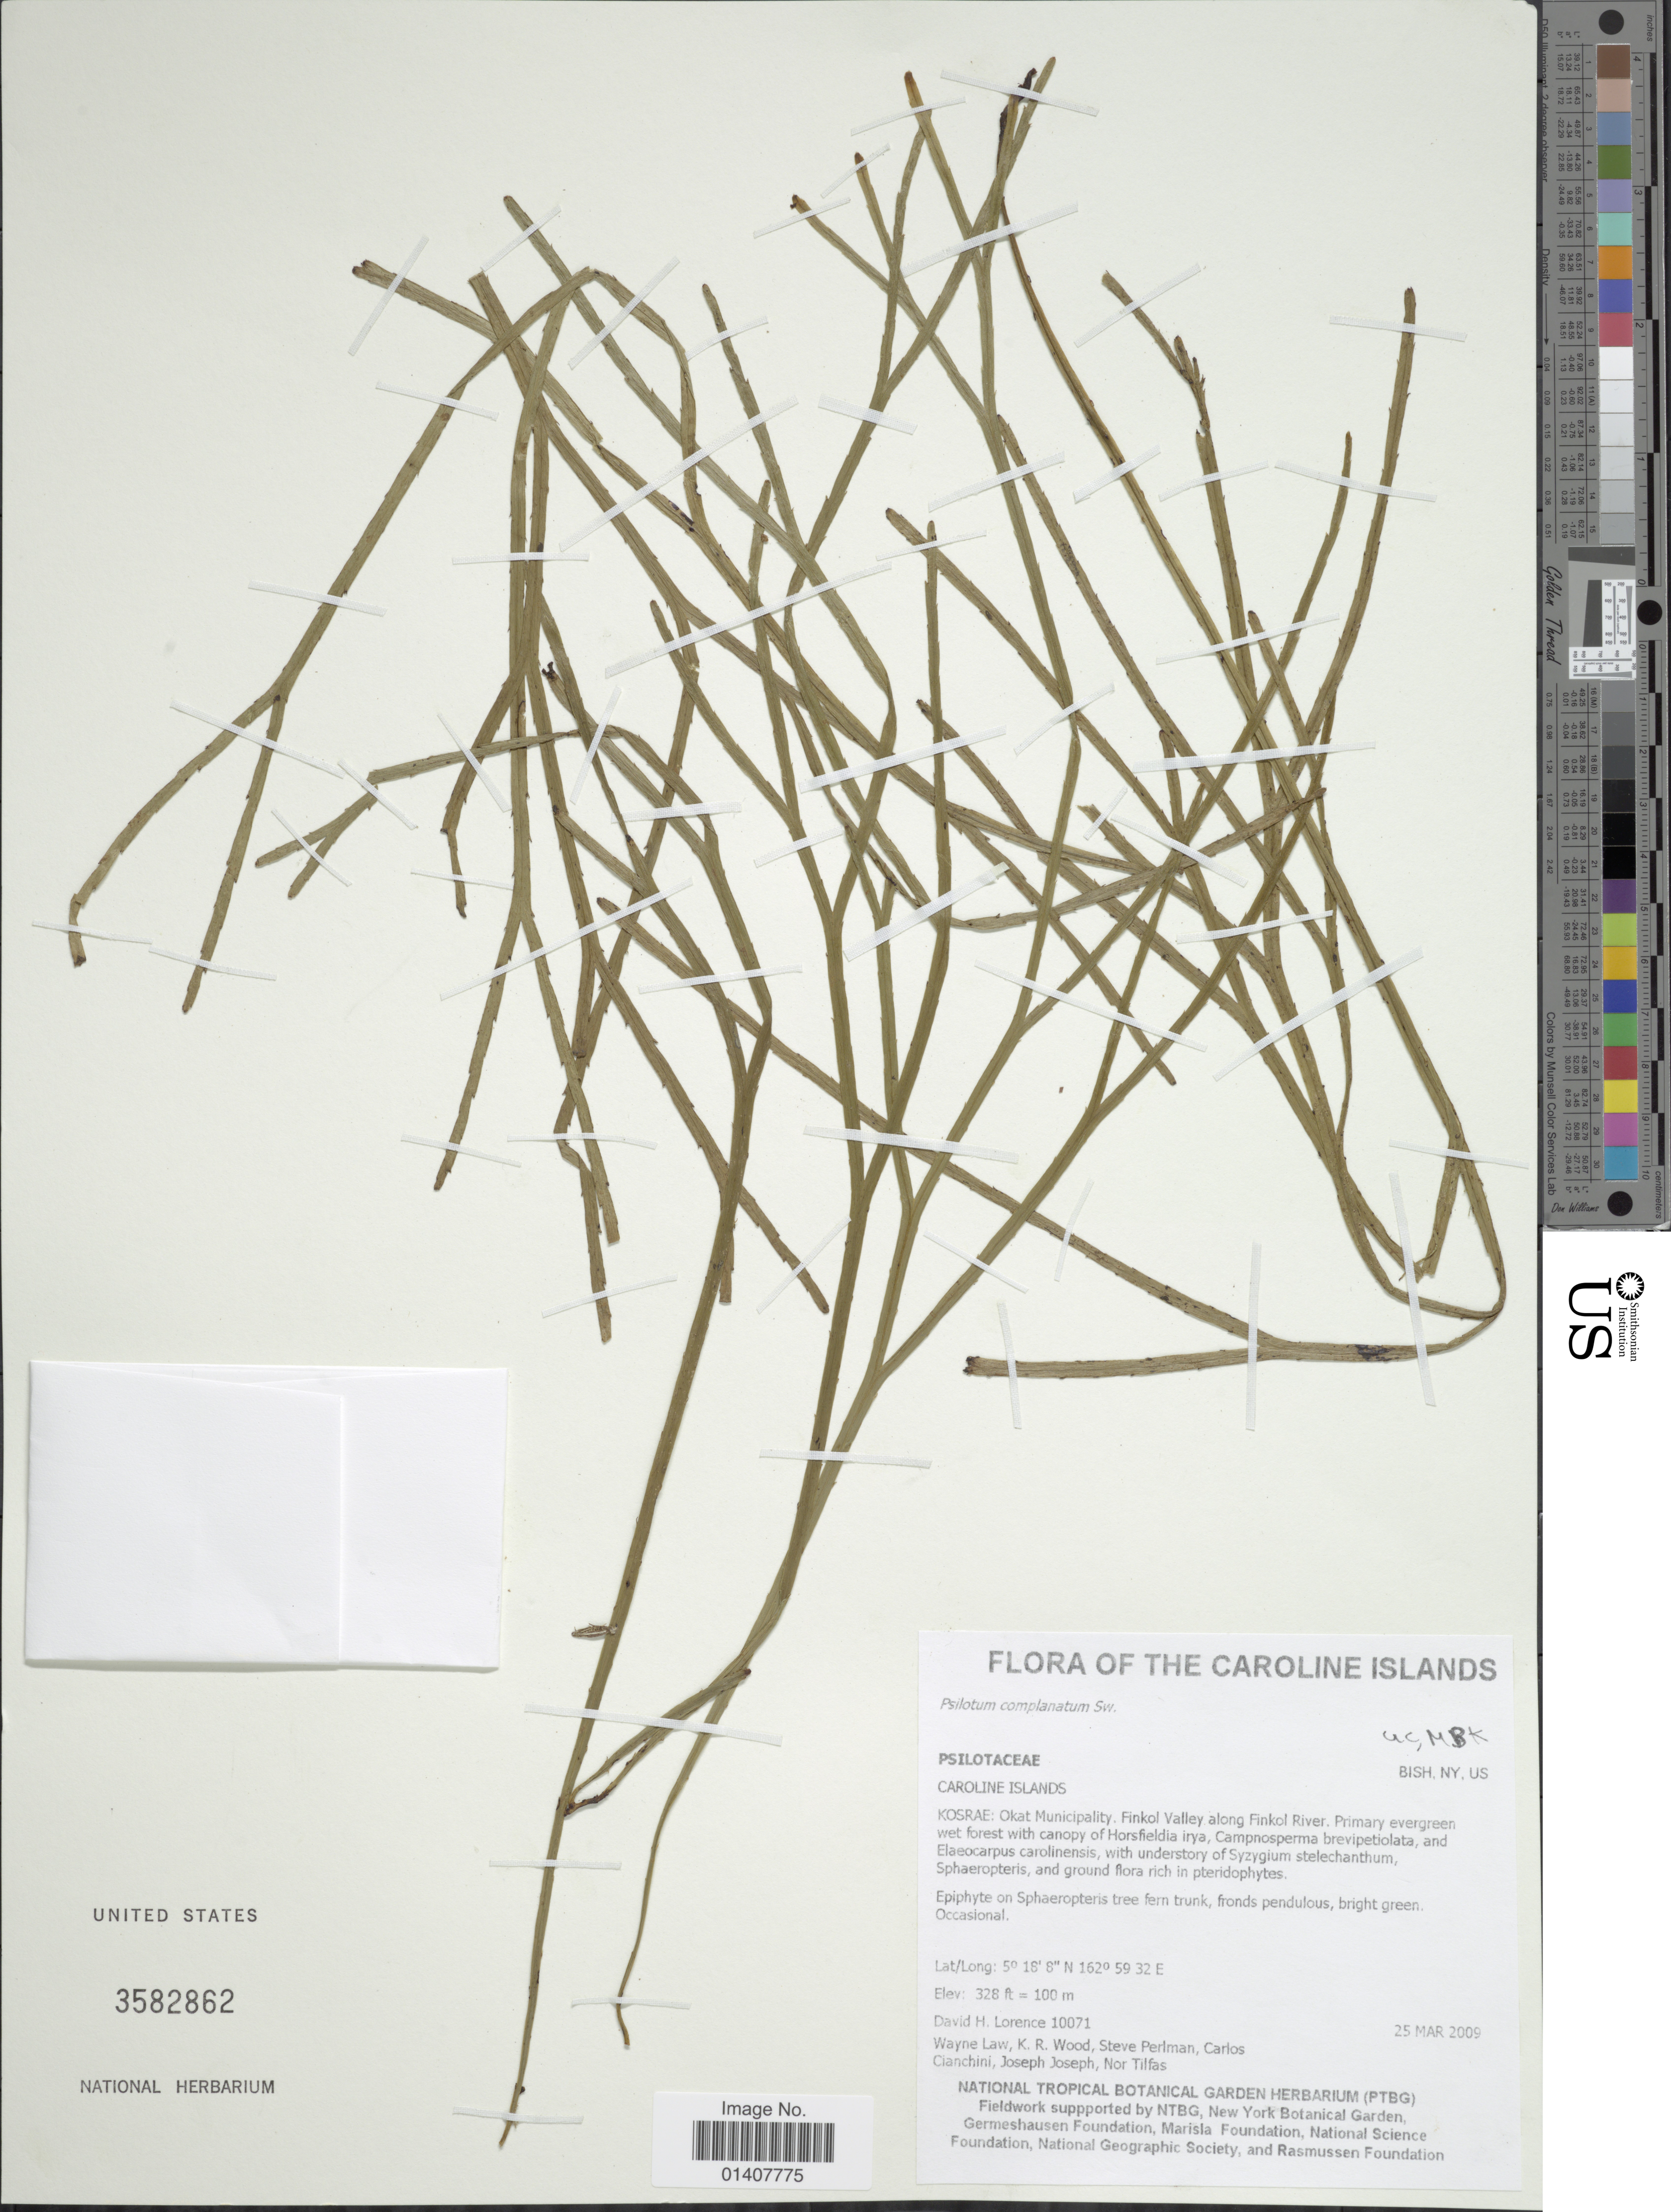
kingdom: Plantae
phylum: Tracheophyta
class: Polypodiopsida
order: Psilotales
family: Psilotaceae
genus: Psilotum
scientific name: Psilotum complanatum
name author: Sw.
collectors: D. Lorence, W. Law, K. R. Wood, S. Perlman & et al.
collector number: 10071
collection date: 2009-03-25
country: Micronesia, Federated States of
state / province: Kosrae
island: Kosrae [Kusaie]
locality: Okat Municipality, Finkol valley along Finkol river, primary evergreen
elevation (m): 100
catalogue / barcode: US 3582862